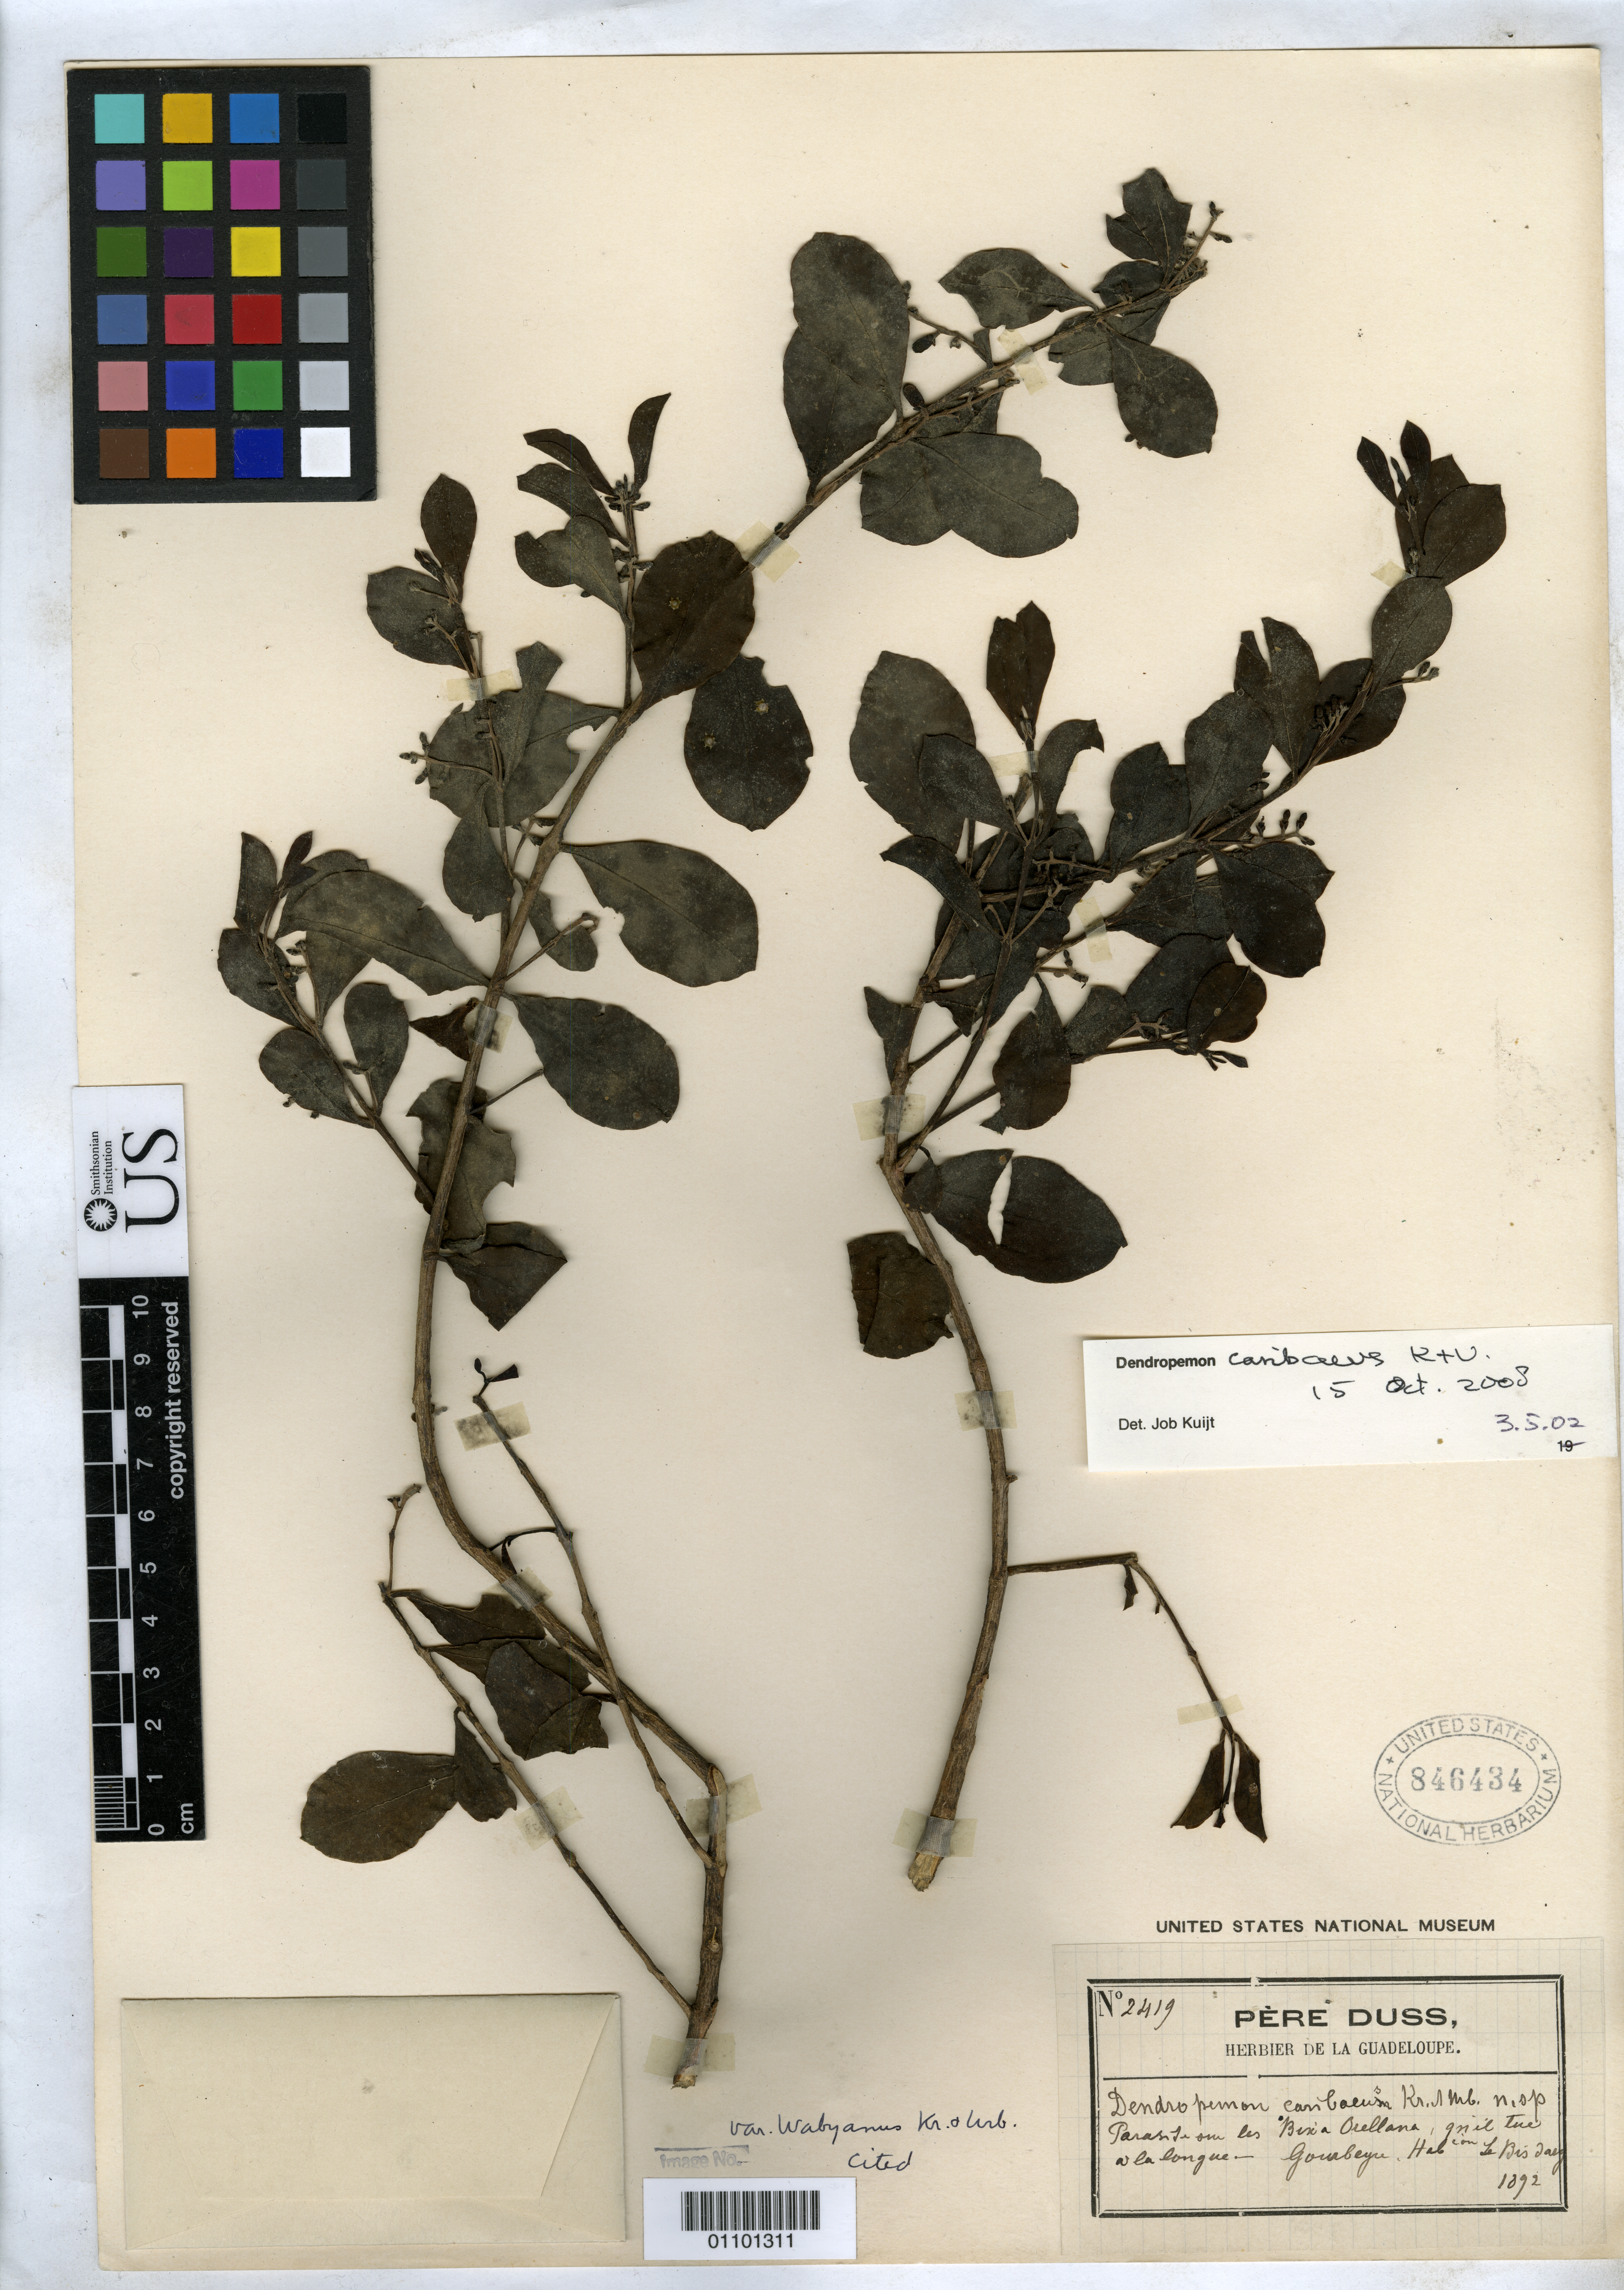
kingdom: Plantae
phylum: Tracheophyta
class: Magnoliopsida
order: Santalales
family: Loranthaceae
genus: Dendropemon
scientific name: Dendropemon caribaeus var. wabyanus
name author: Krug & Urb.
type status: Syntype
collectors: Père Duss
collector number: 2419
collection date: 1892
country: Guadeloupe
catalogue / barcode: US 846434